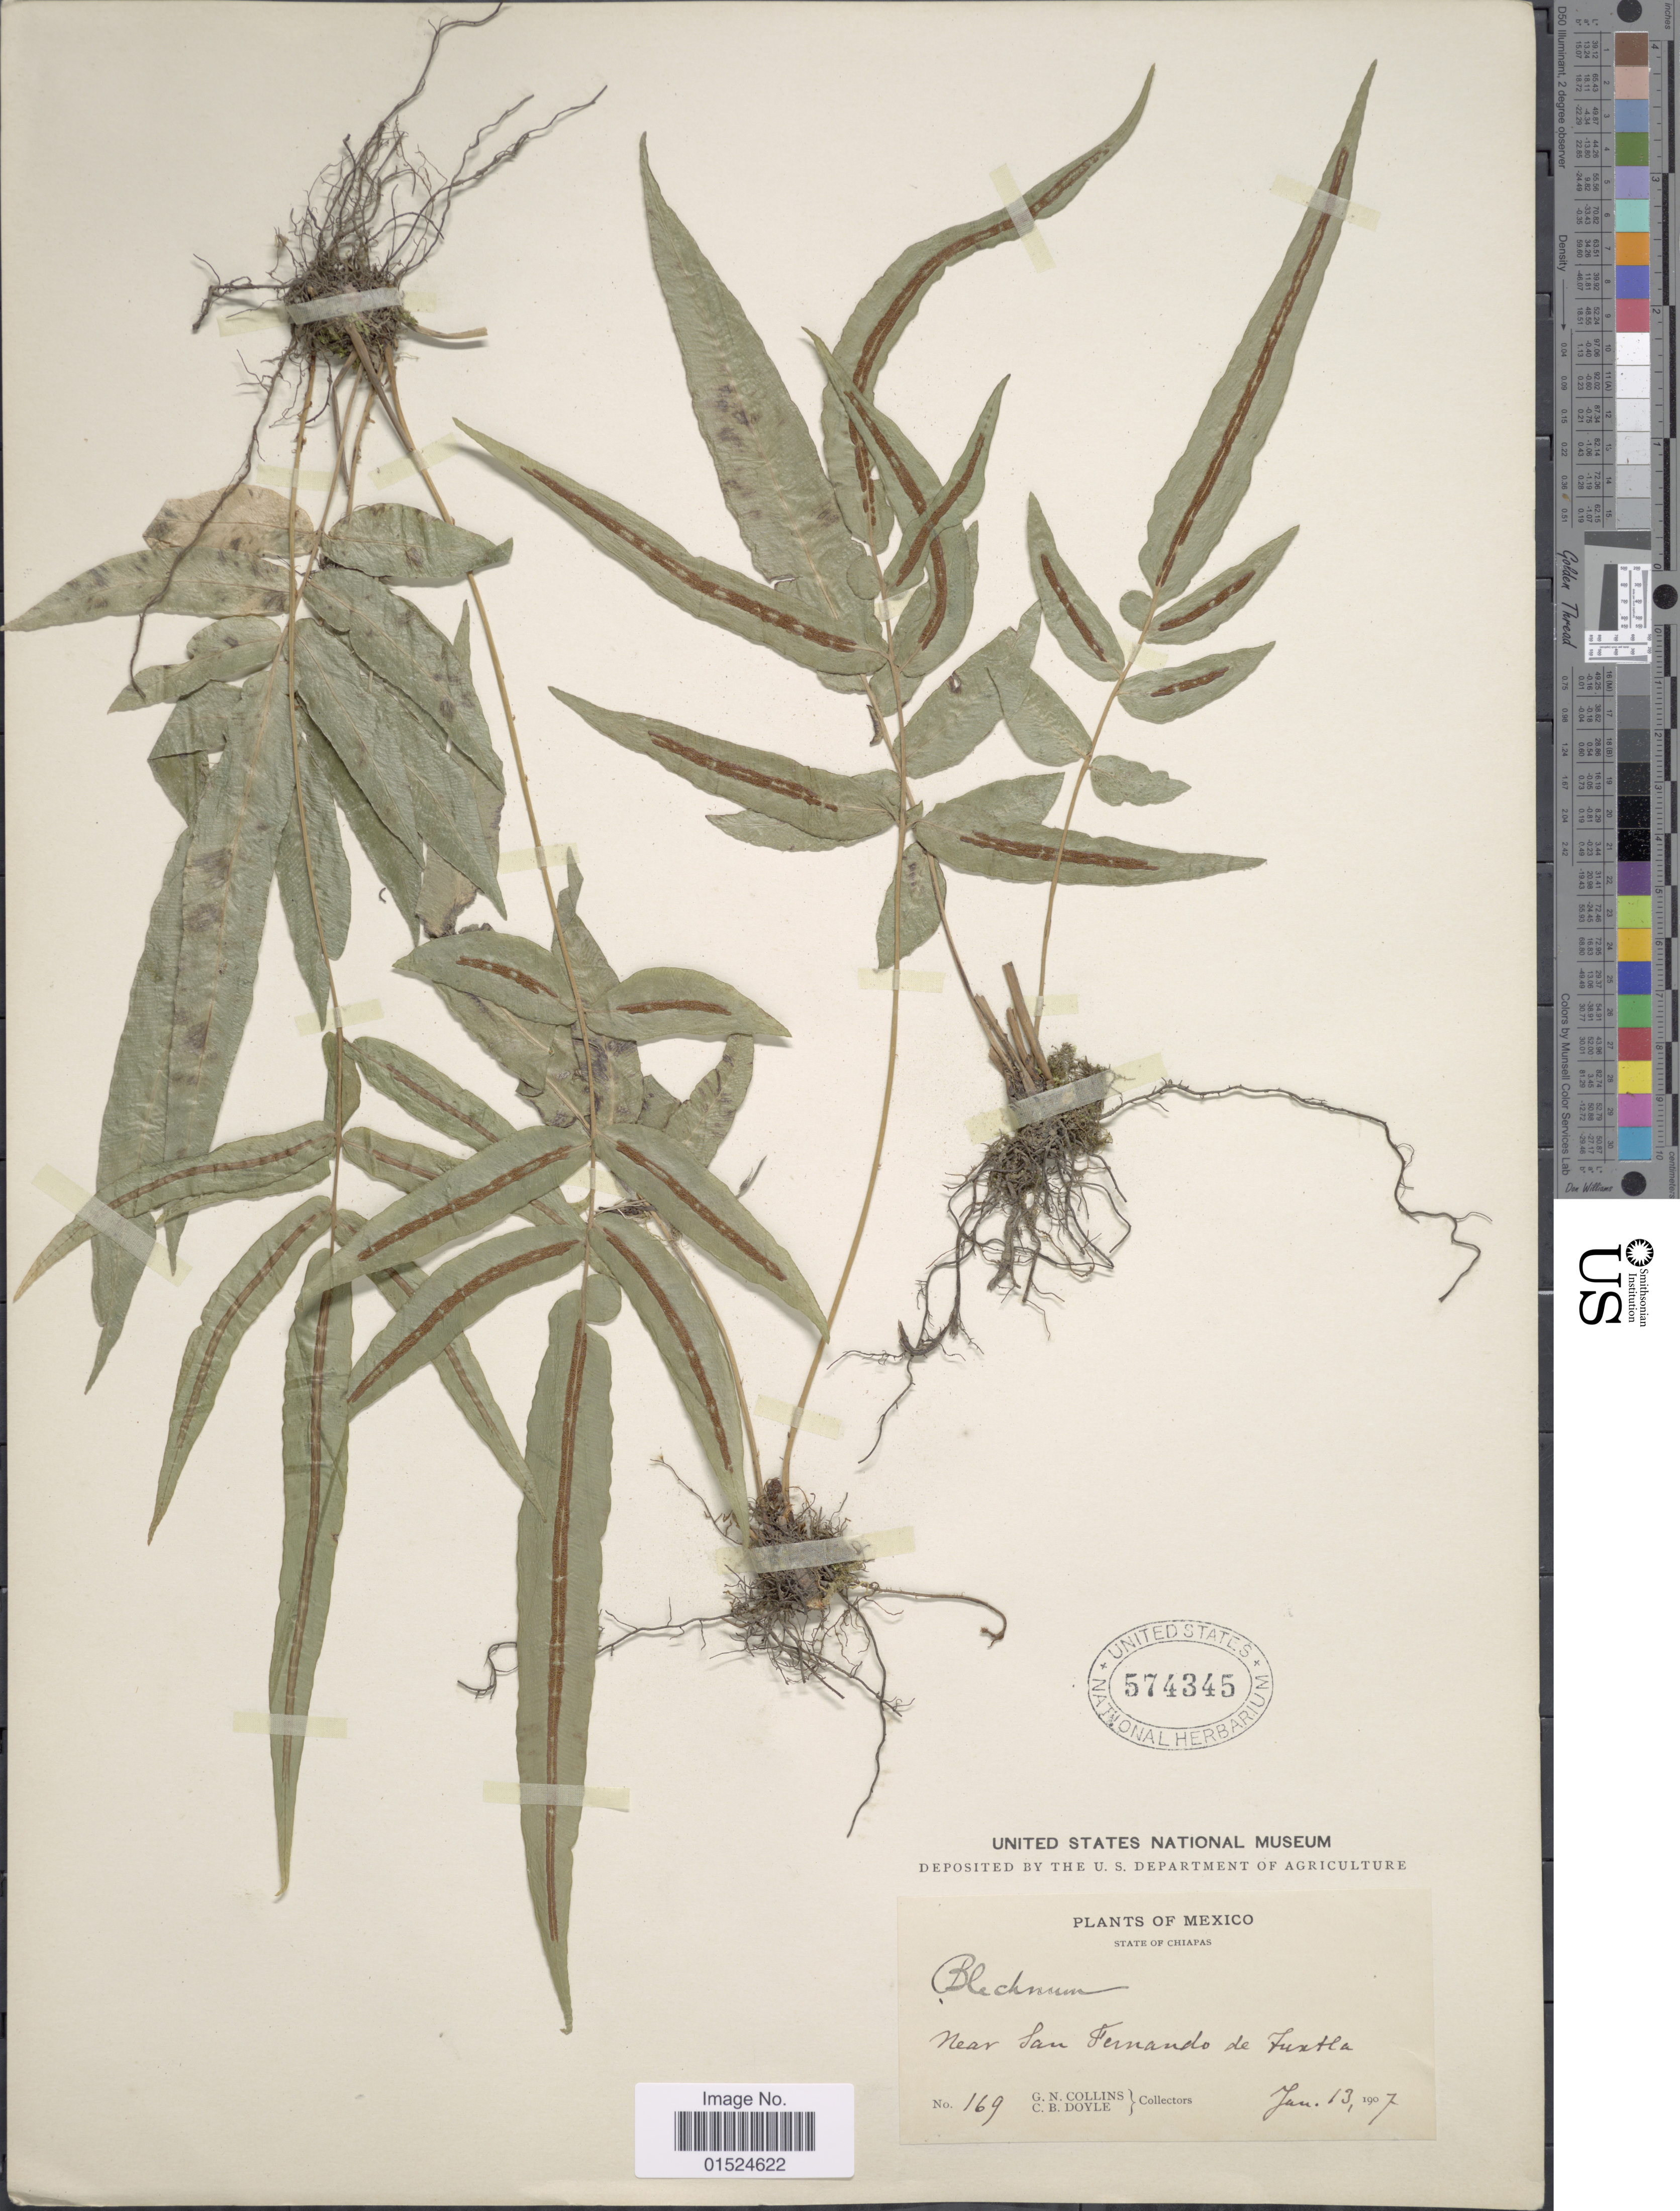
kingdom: Plantae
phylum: Tracheophyta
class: Polypodiopsida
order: Polypodiales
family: Blechnaceae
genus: Blechnum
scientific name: Blechnum sp.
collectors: G. Collins & C. Doyle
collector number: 169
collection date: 1907-01-13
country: Mexico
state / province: Chiapas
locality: Near San Fernando de Tuxtla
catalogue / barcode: US 574345